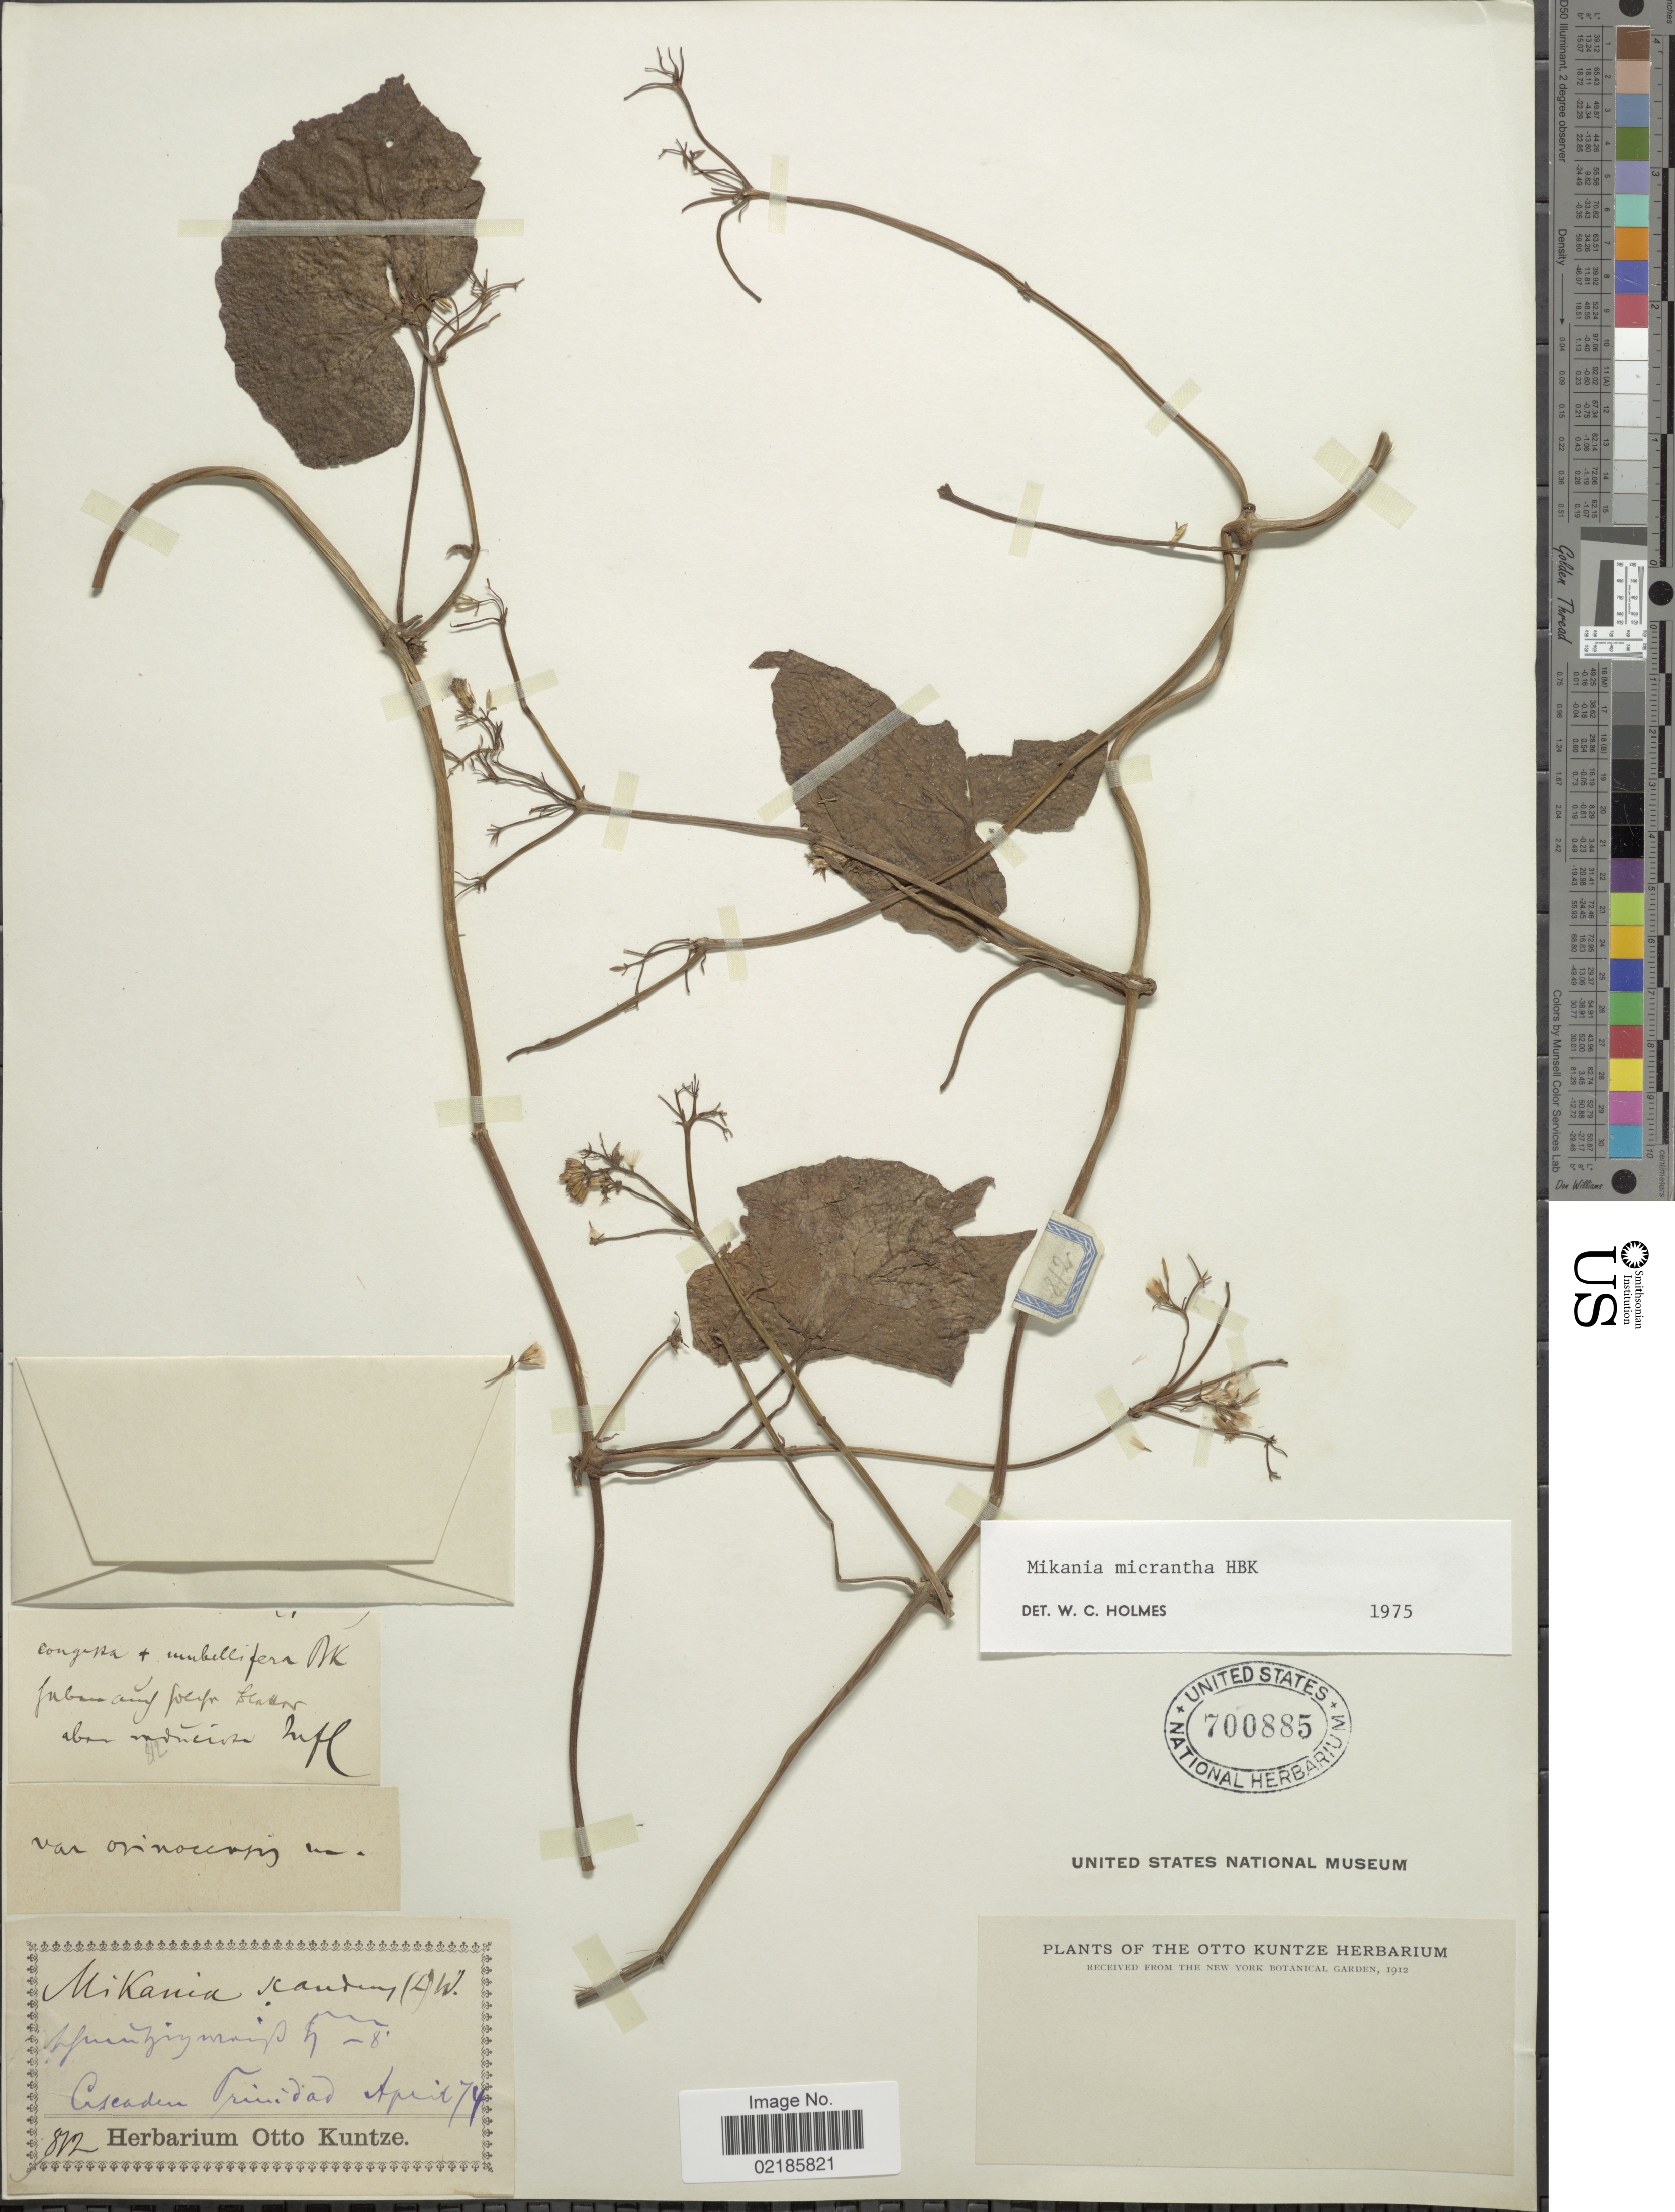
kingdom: Plantae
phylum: Tracheophyta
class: Magnoliopsida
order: Asterales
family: Asteraceae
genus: Mikania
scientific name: Mikania micrantha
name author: Kunth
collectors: ex herb. Otto Kuntze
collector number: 872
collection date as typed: Transcribed d/m/y: /4/74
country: Trinidad and Tobago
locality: Cuseadeu [interpreted] Trinidad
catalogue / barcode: US 700885